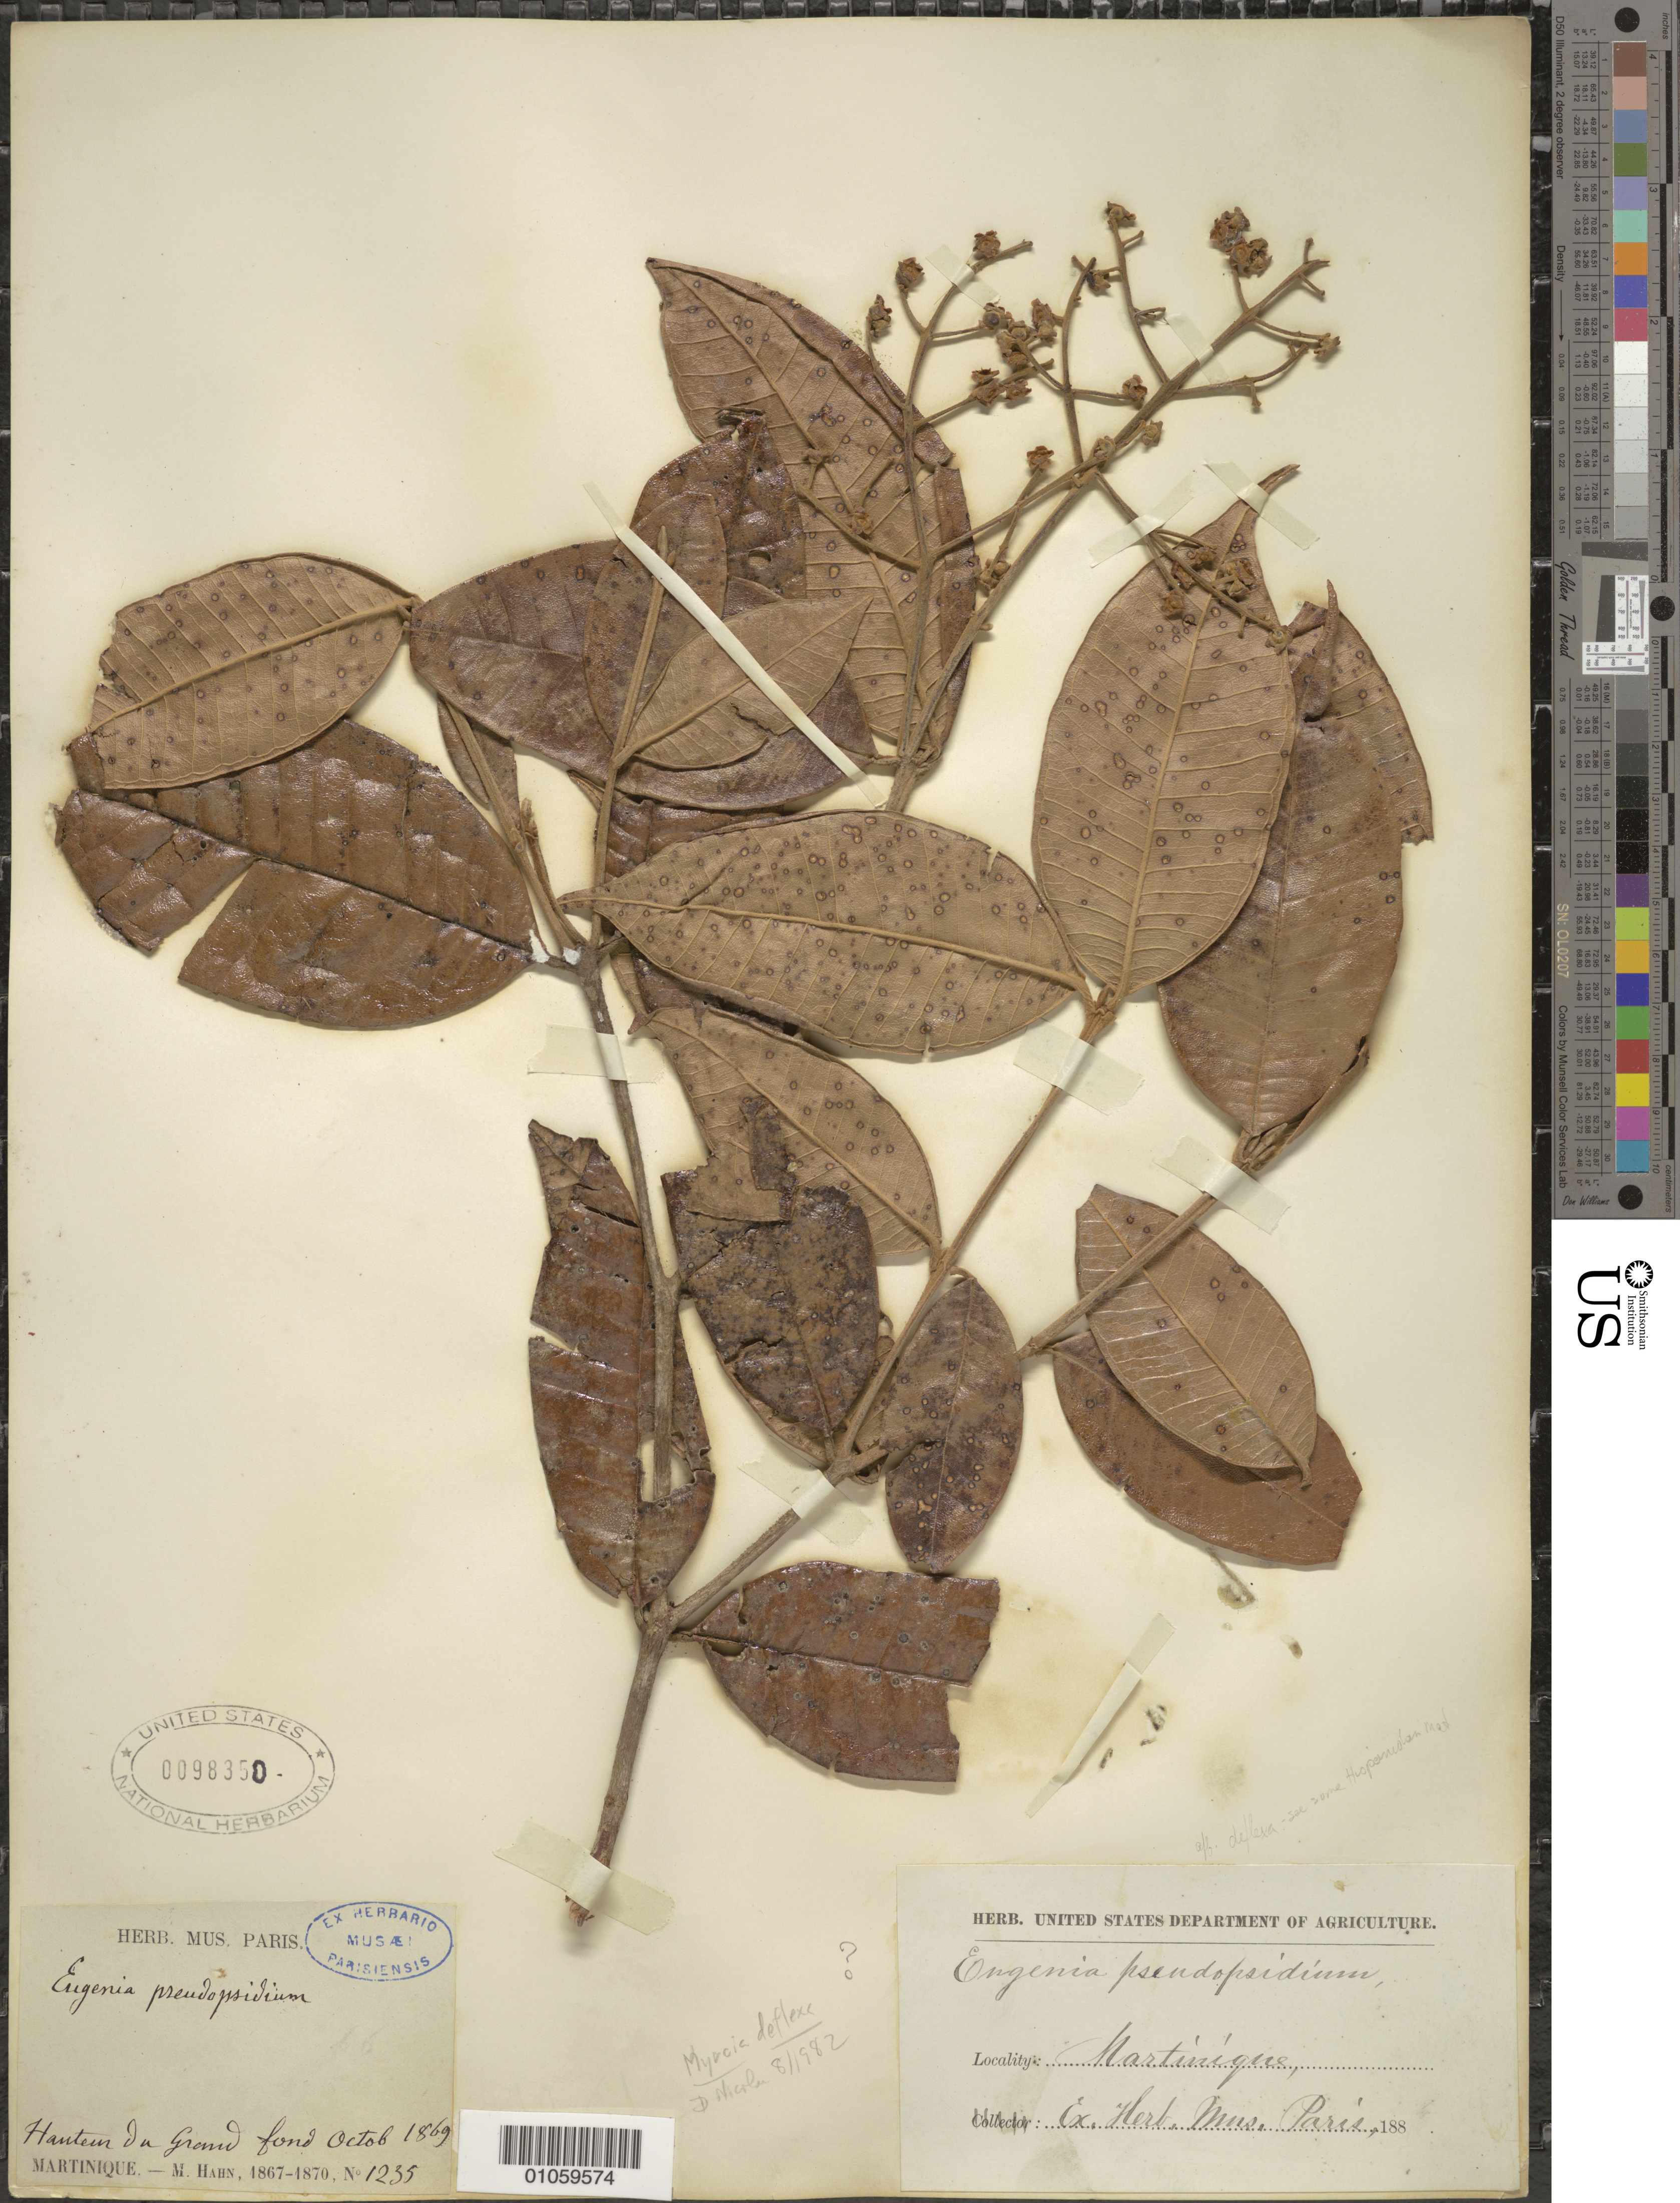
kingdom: Plantae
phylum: Tracheophyta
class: Magnoliopsida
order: Myrtales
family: Myrtaceae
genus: Myrcia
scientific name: Myrcia deflexa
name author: (Poir.) DC.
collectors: M. Hahn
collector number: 1235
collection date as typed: Oct 1869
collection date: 1869-10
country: Martinique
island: Martinique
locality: Hauteur du Grand fond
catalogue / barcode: US 98350